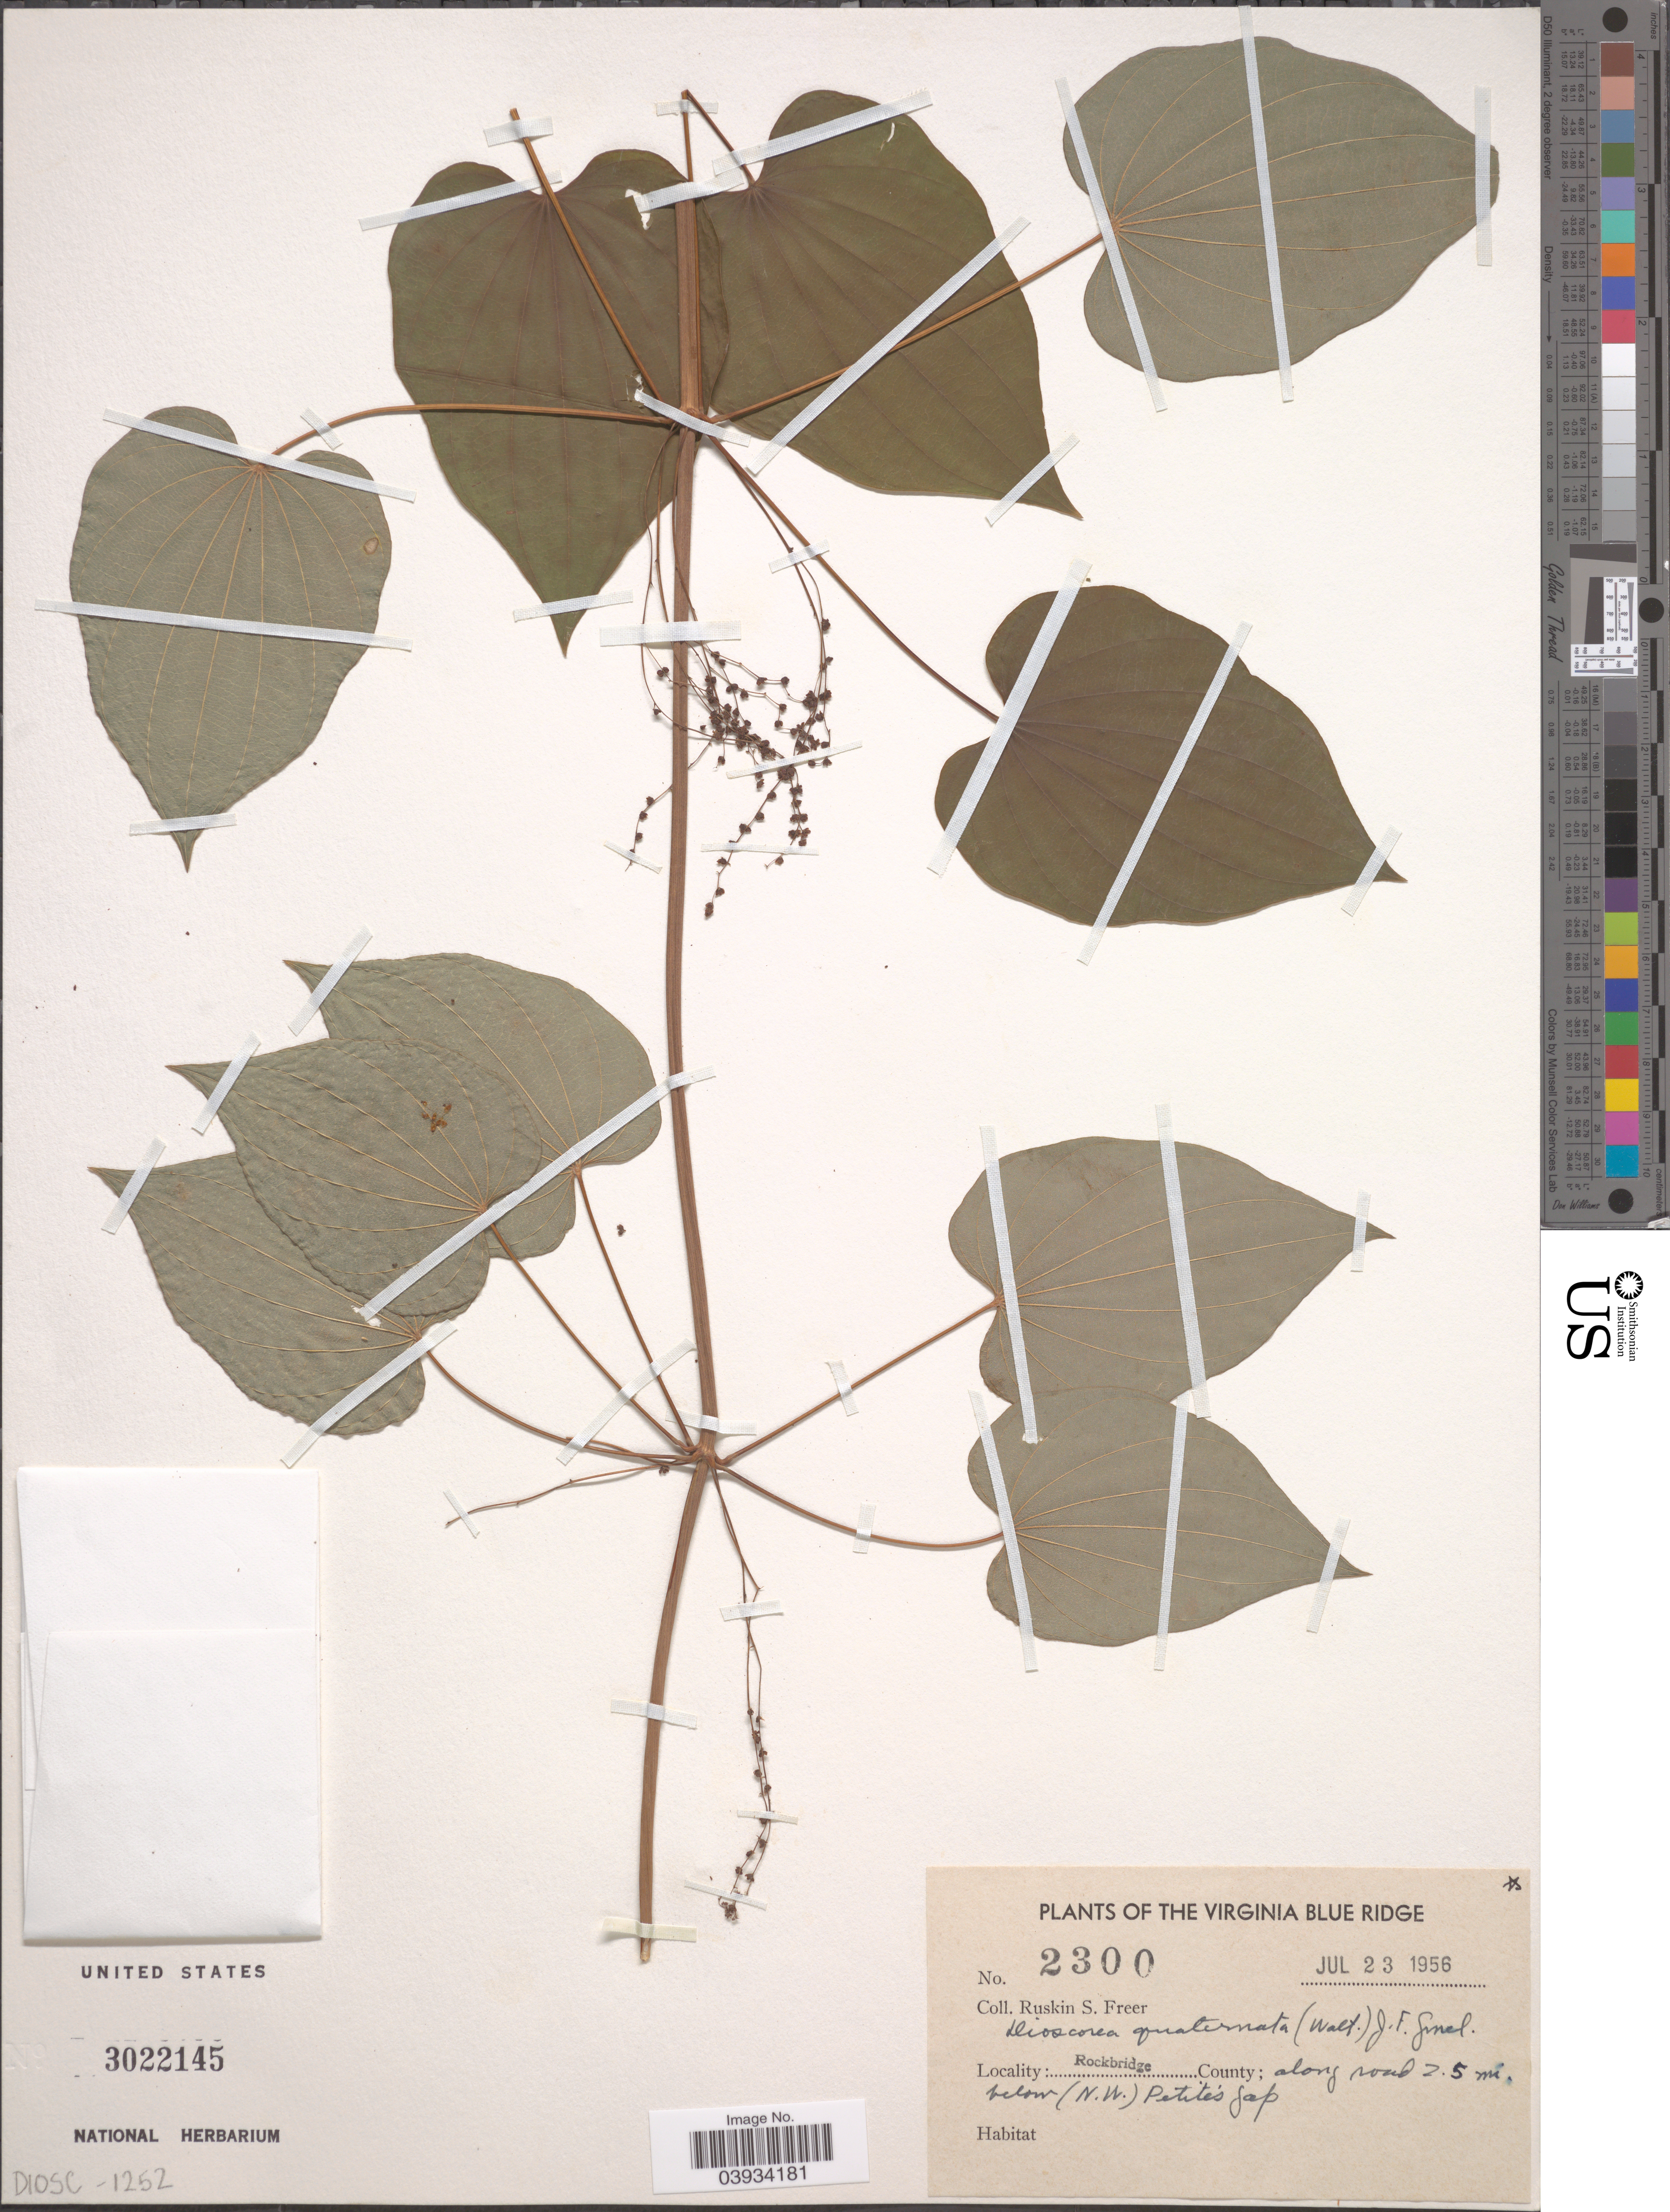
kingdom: Plantae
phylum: Tracheophyta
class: Liliopsida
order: Dioscoreales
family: Dioscoreaceae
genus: Dioscorea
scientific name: Dioscorea villosa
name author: L.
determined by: Strong, M. T., (US), Smithsonian Institution - National Museum of Natural History (UNITED STATES)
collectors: R. Freer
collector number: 2300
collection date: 1956-07-23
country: United States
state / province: Virginia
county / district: Rockbridge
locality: The Virginia Blue Ridge. Rockbridge County; along road 2.5 mi. below (N.W.) Petite's gap.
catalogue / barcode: US 3022145